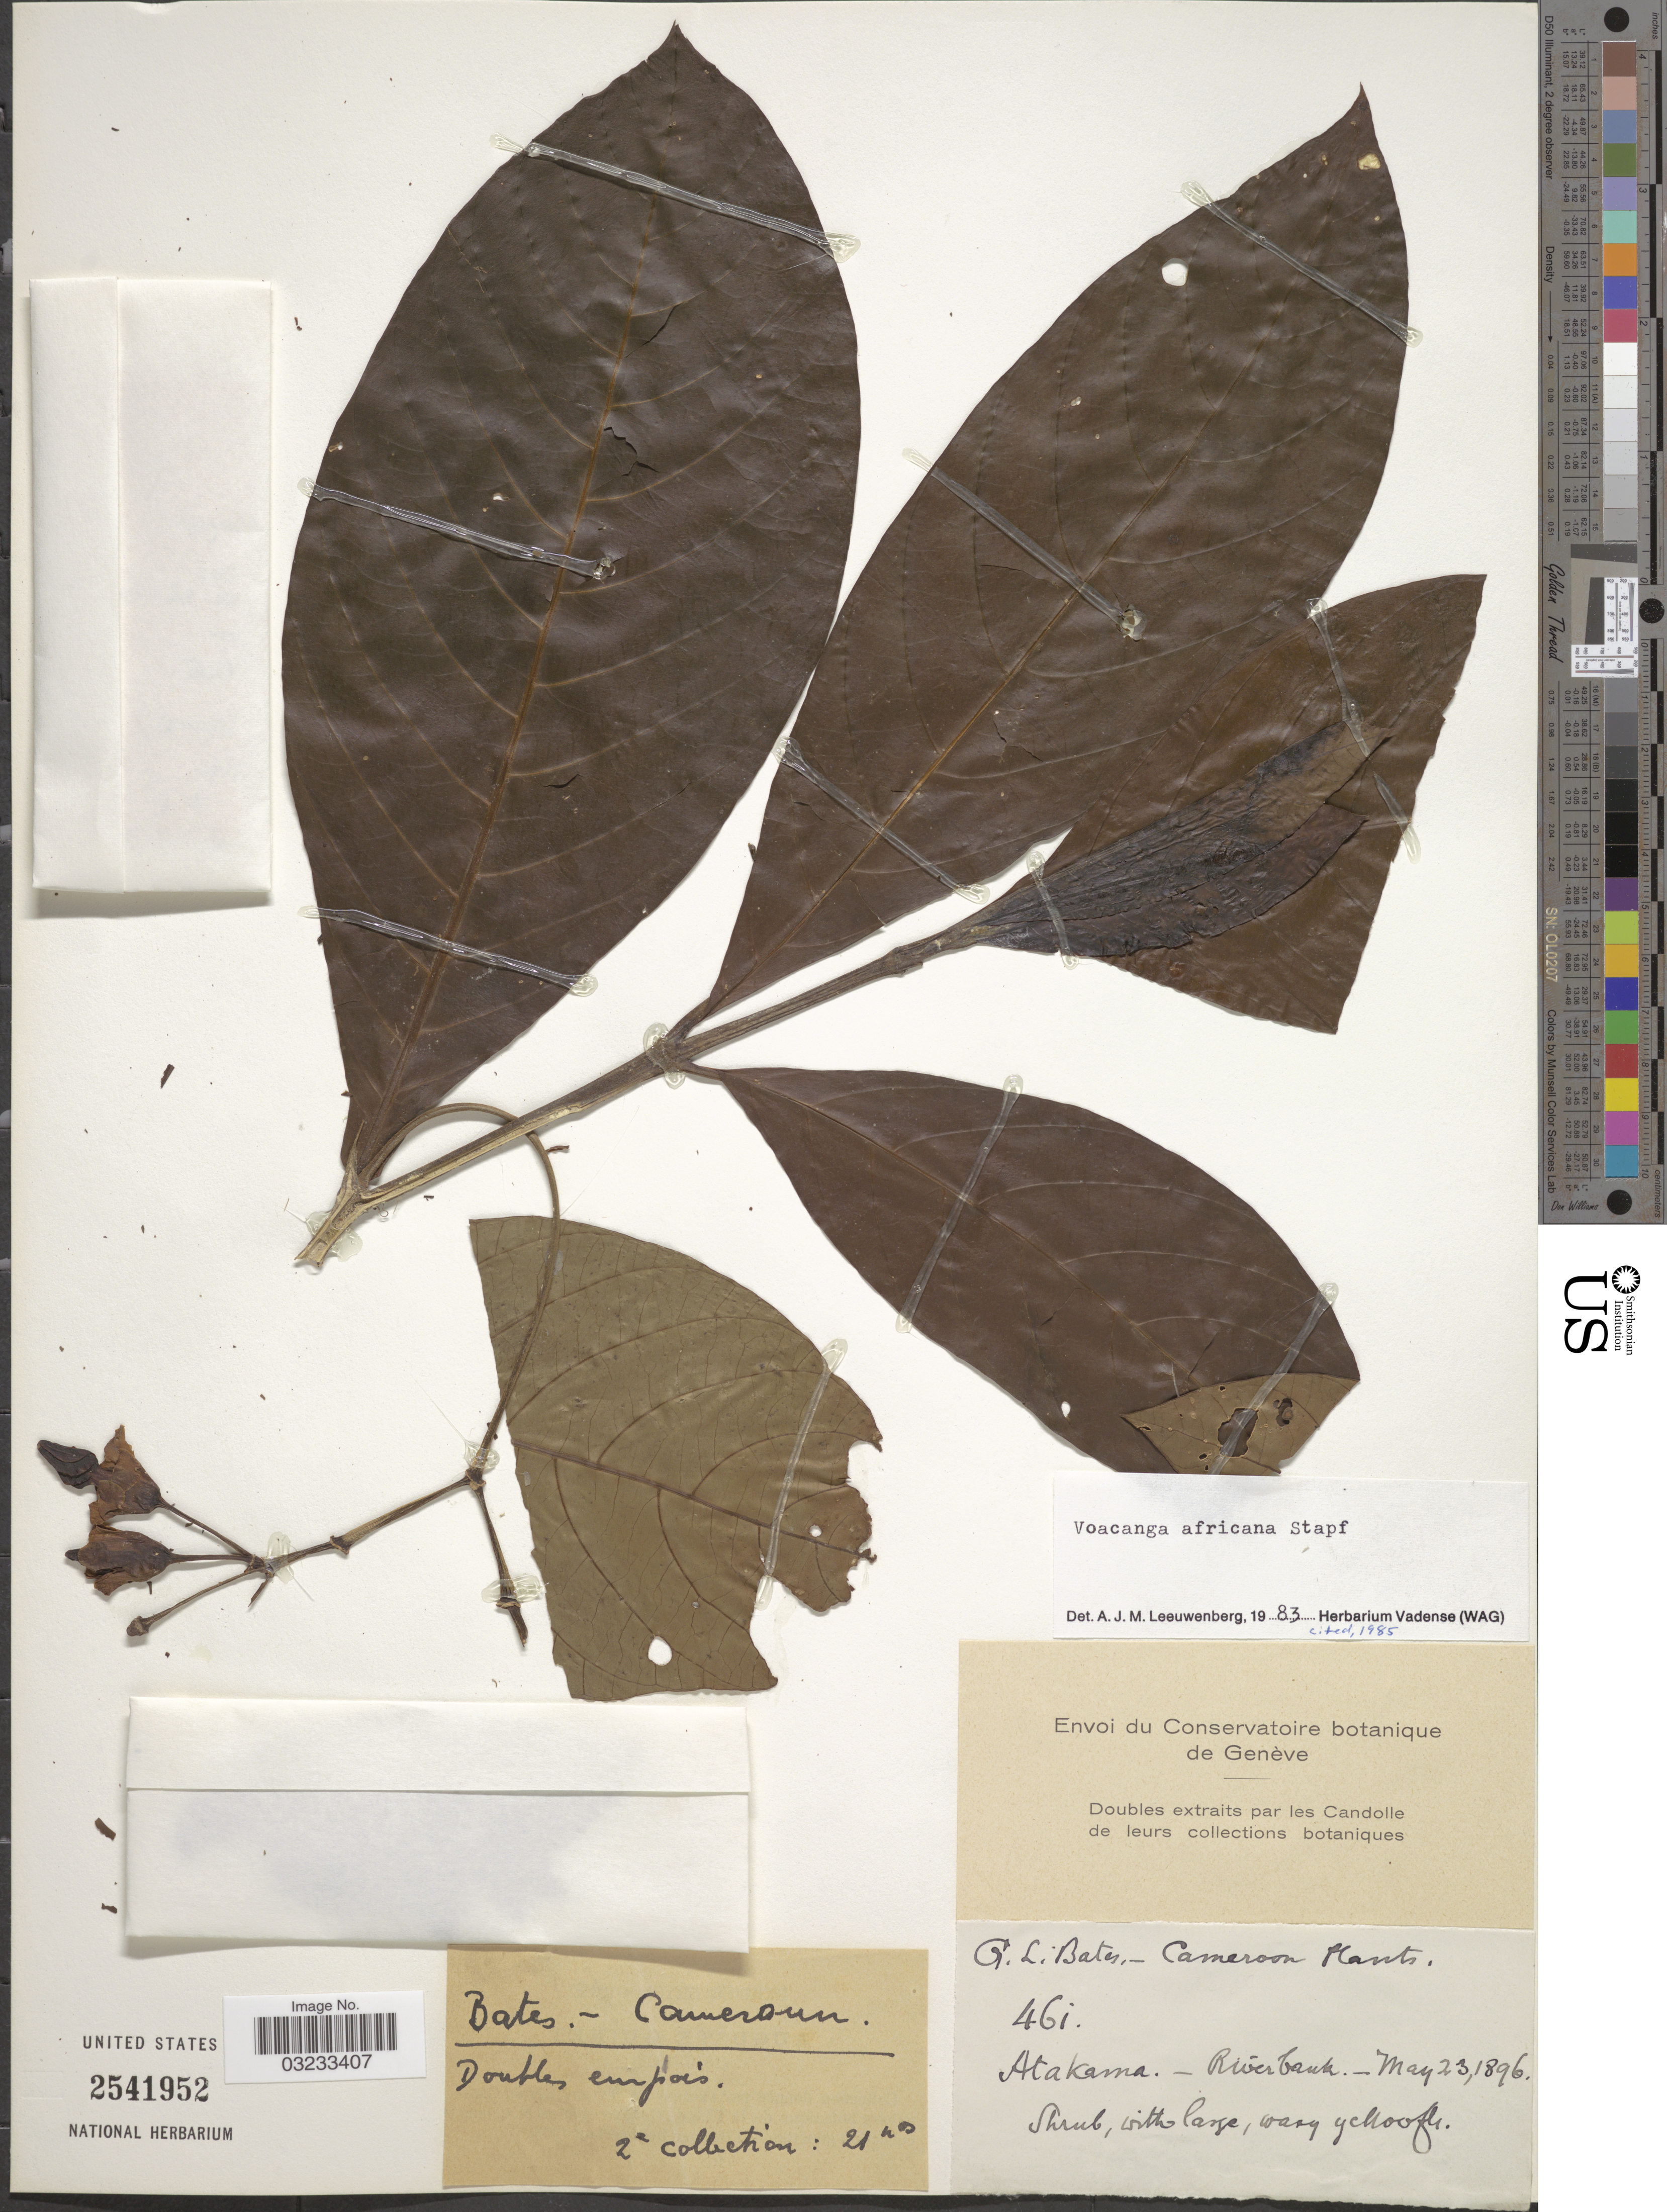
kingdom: Plantae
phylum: Tracheophyta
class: Magnoliopsida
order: Gentianales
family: Apocynaceae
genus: Voacanga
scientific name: Voacanga africana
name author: Stapf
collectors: G. Bates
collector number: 461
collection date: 1896-05-23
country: Cameroon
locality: Atakama.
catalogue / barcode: US 2541952